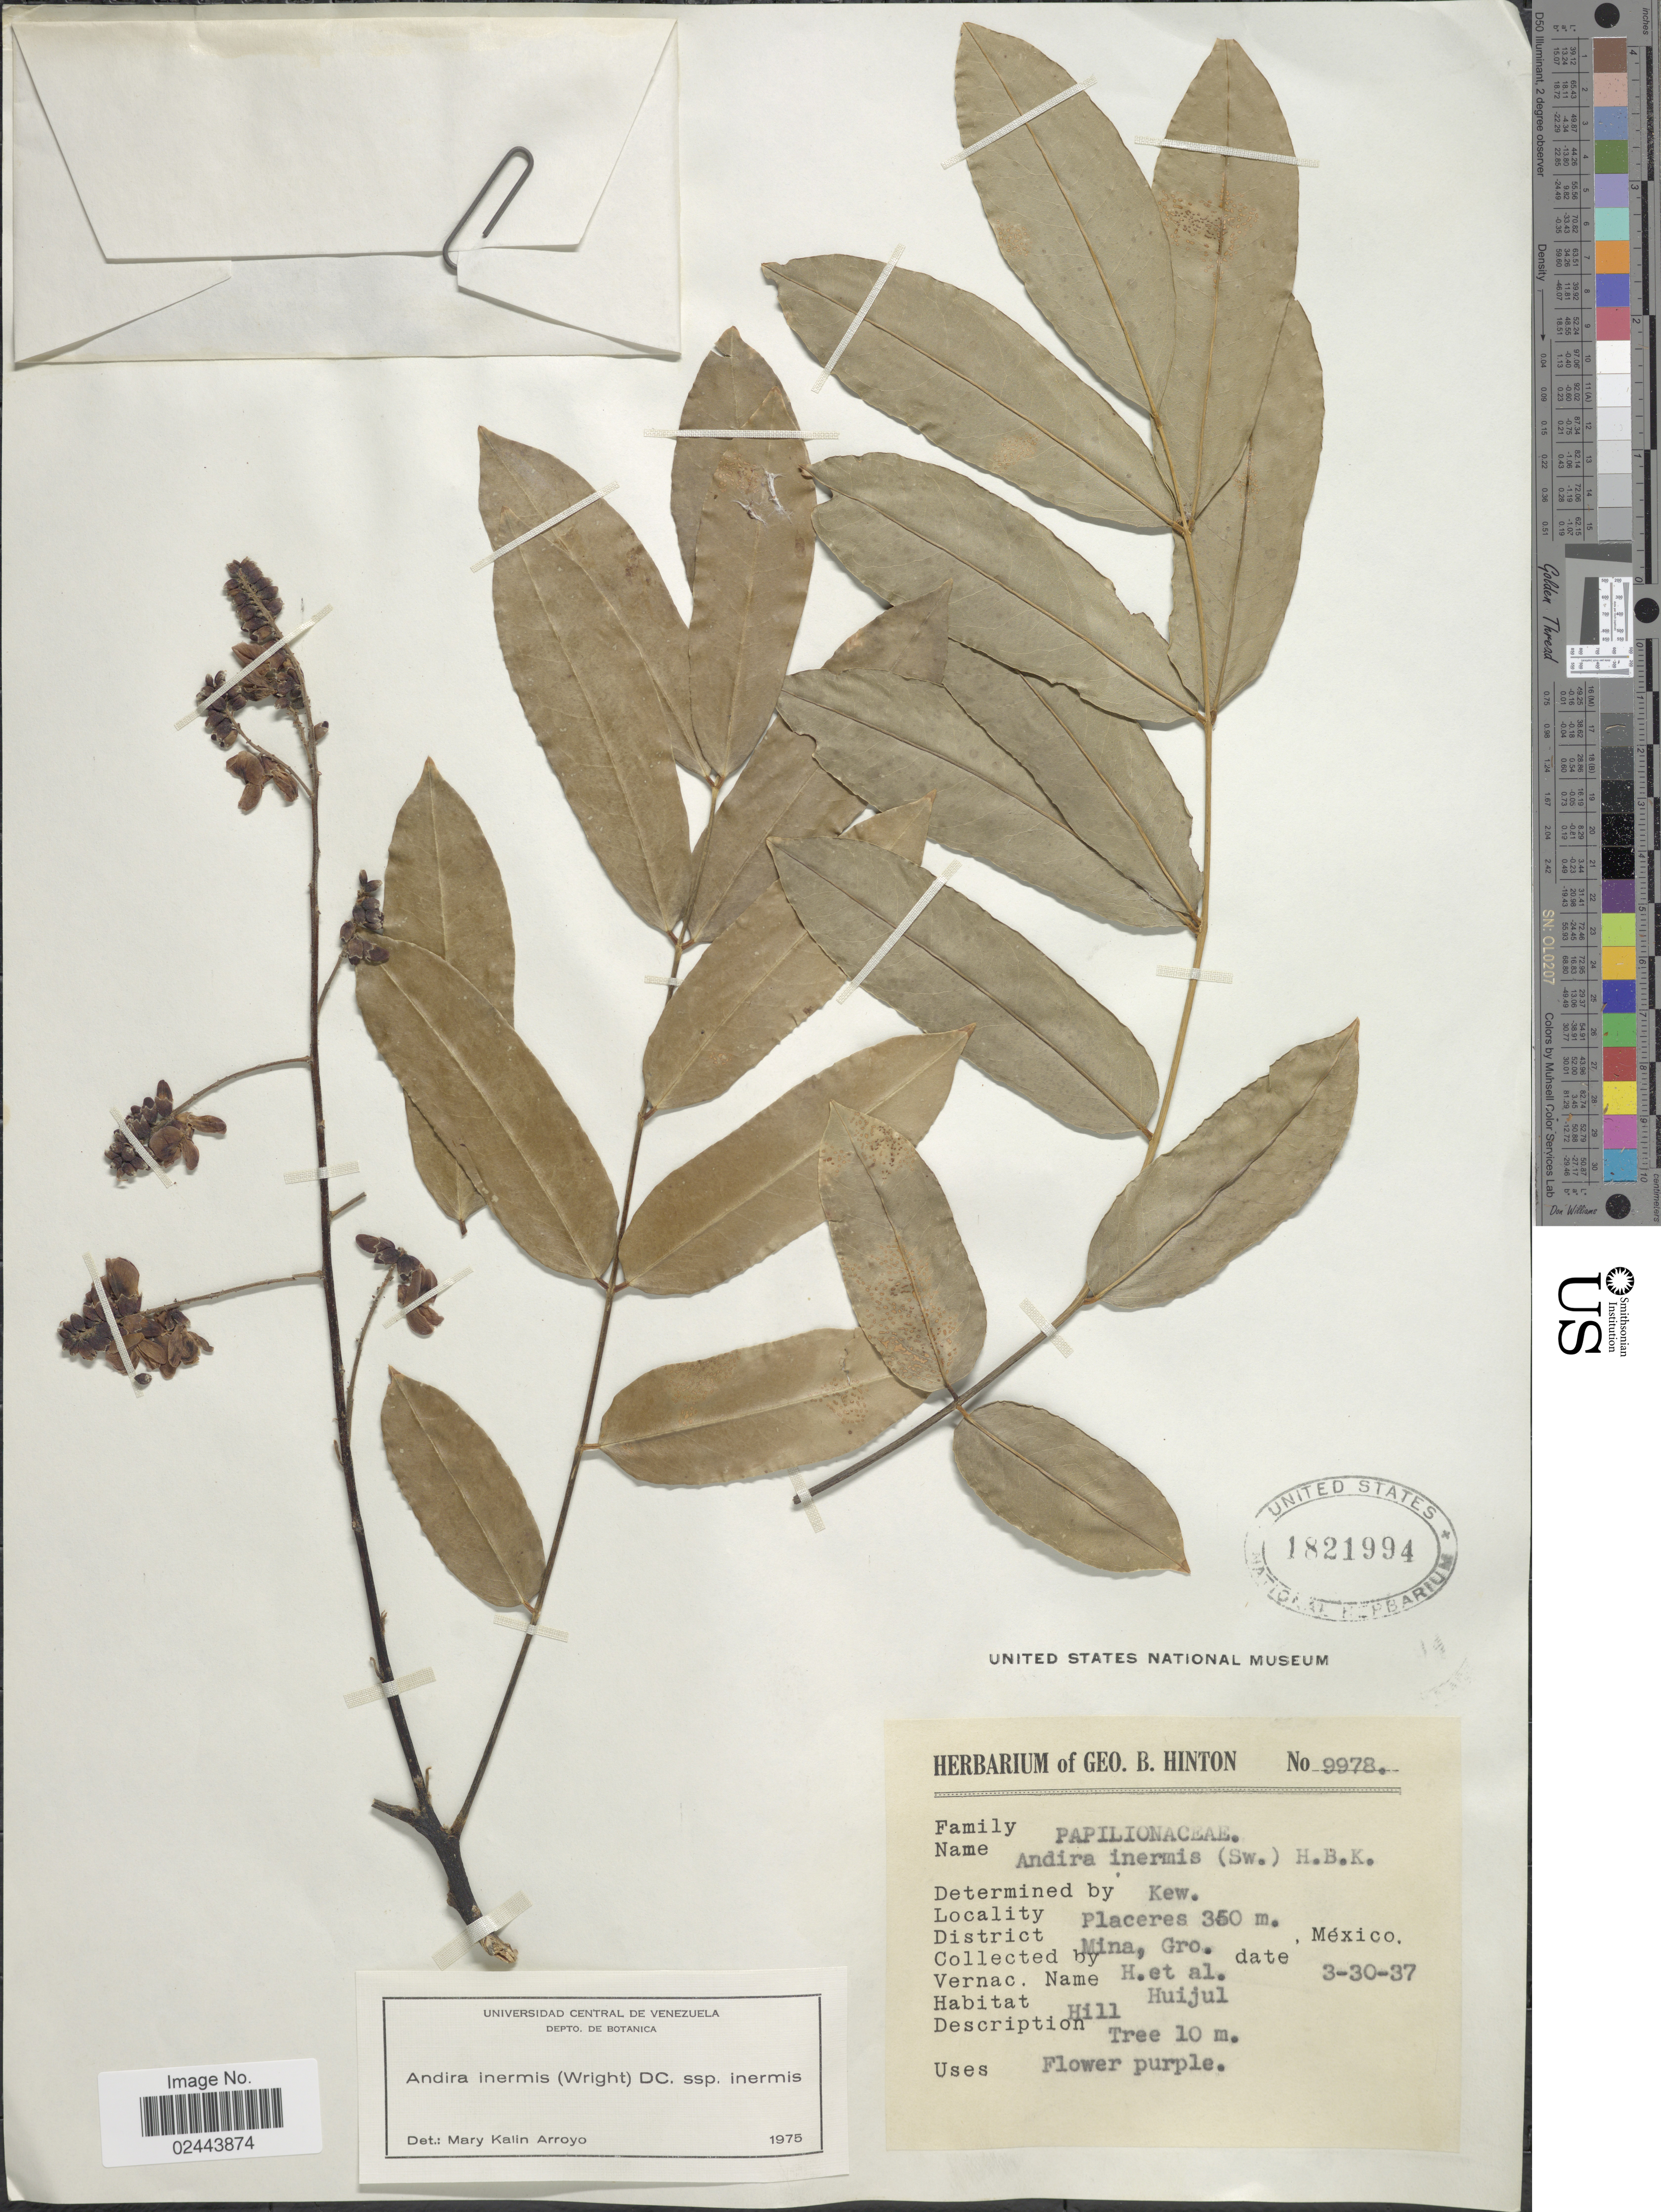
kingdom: Plantae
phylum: Tracheophyta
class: Magnoliopsida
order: Fabales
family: Fabaceae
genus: Andira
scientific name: Andira inermis subsp. inermis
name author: (W. Wright) Kunth ex DC.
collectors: G. B. Hinton & et al.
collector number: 9978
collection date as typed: Transcribed d/m/y: 30/3/37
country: Mexico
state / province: Guerrero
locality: Placeres, District Mina, hill.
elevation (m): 350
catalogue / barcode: US 1821994